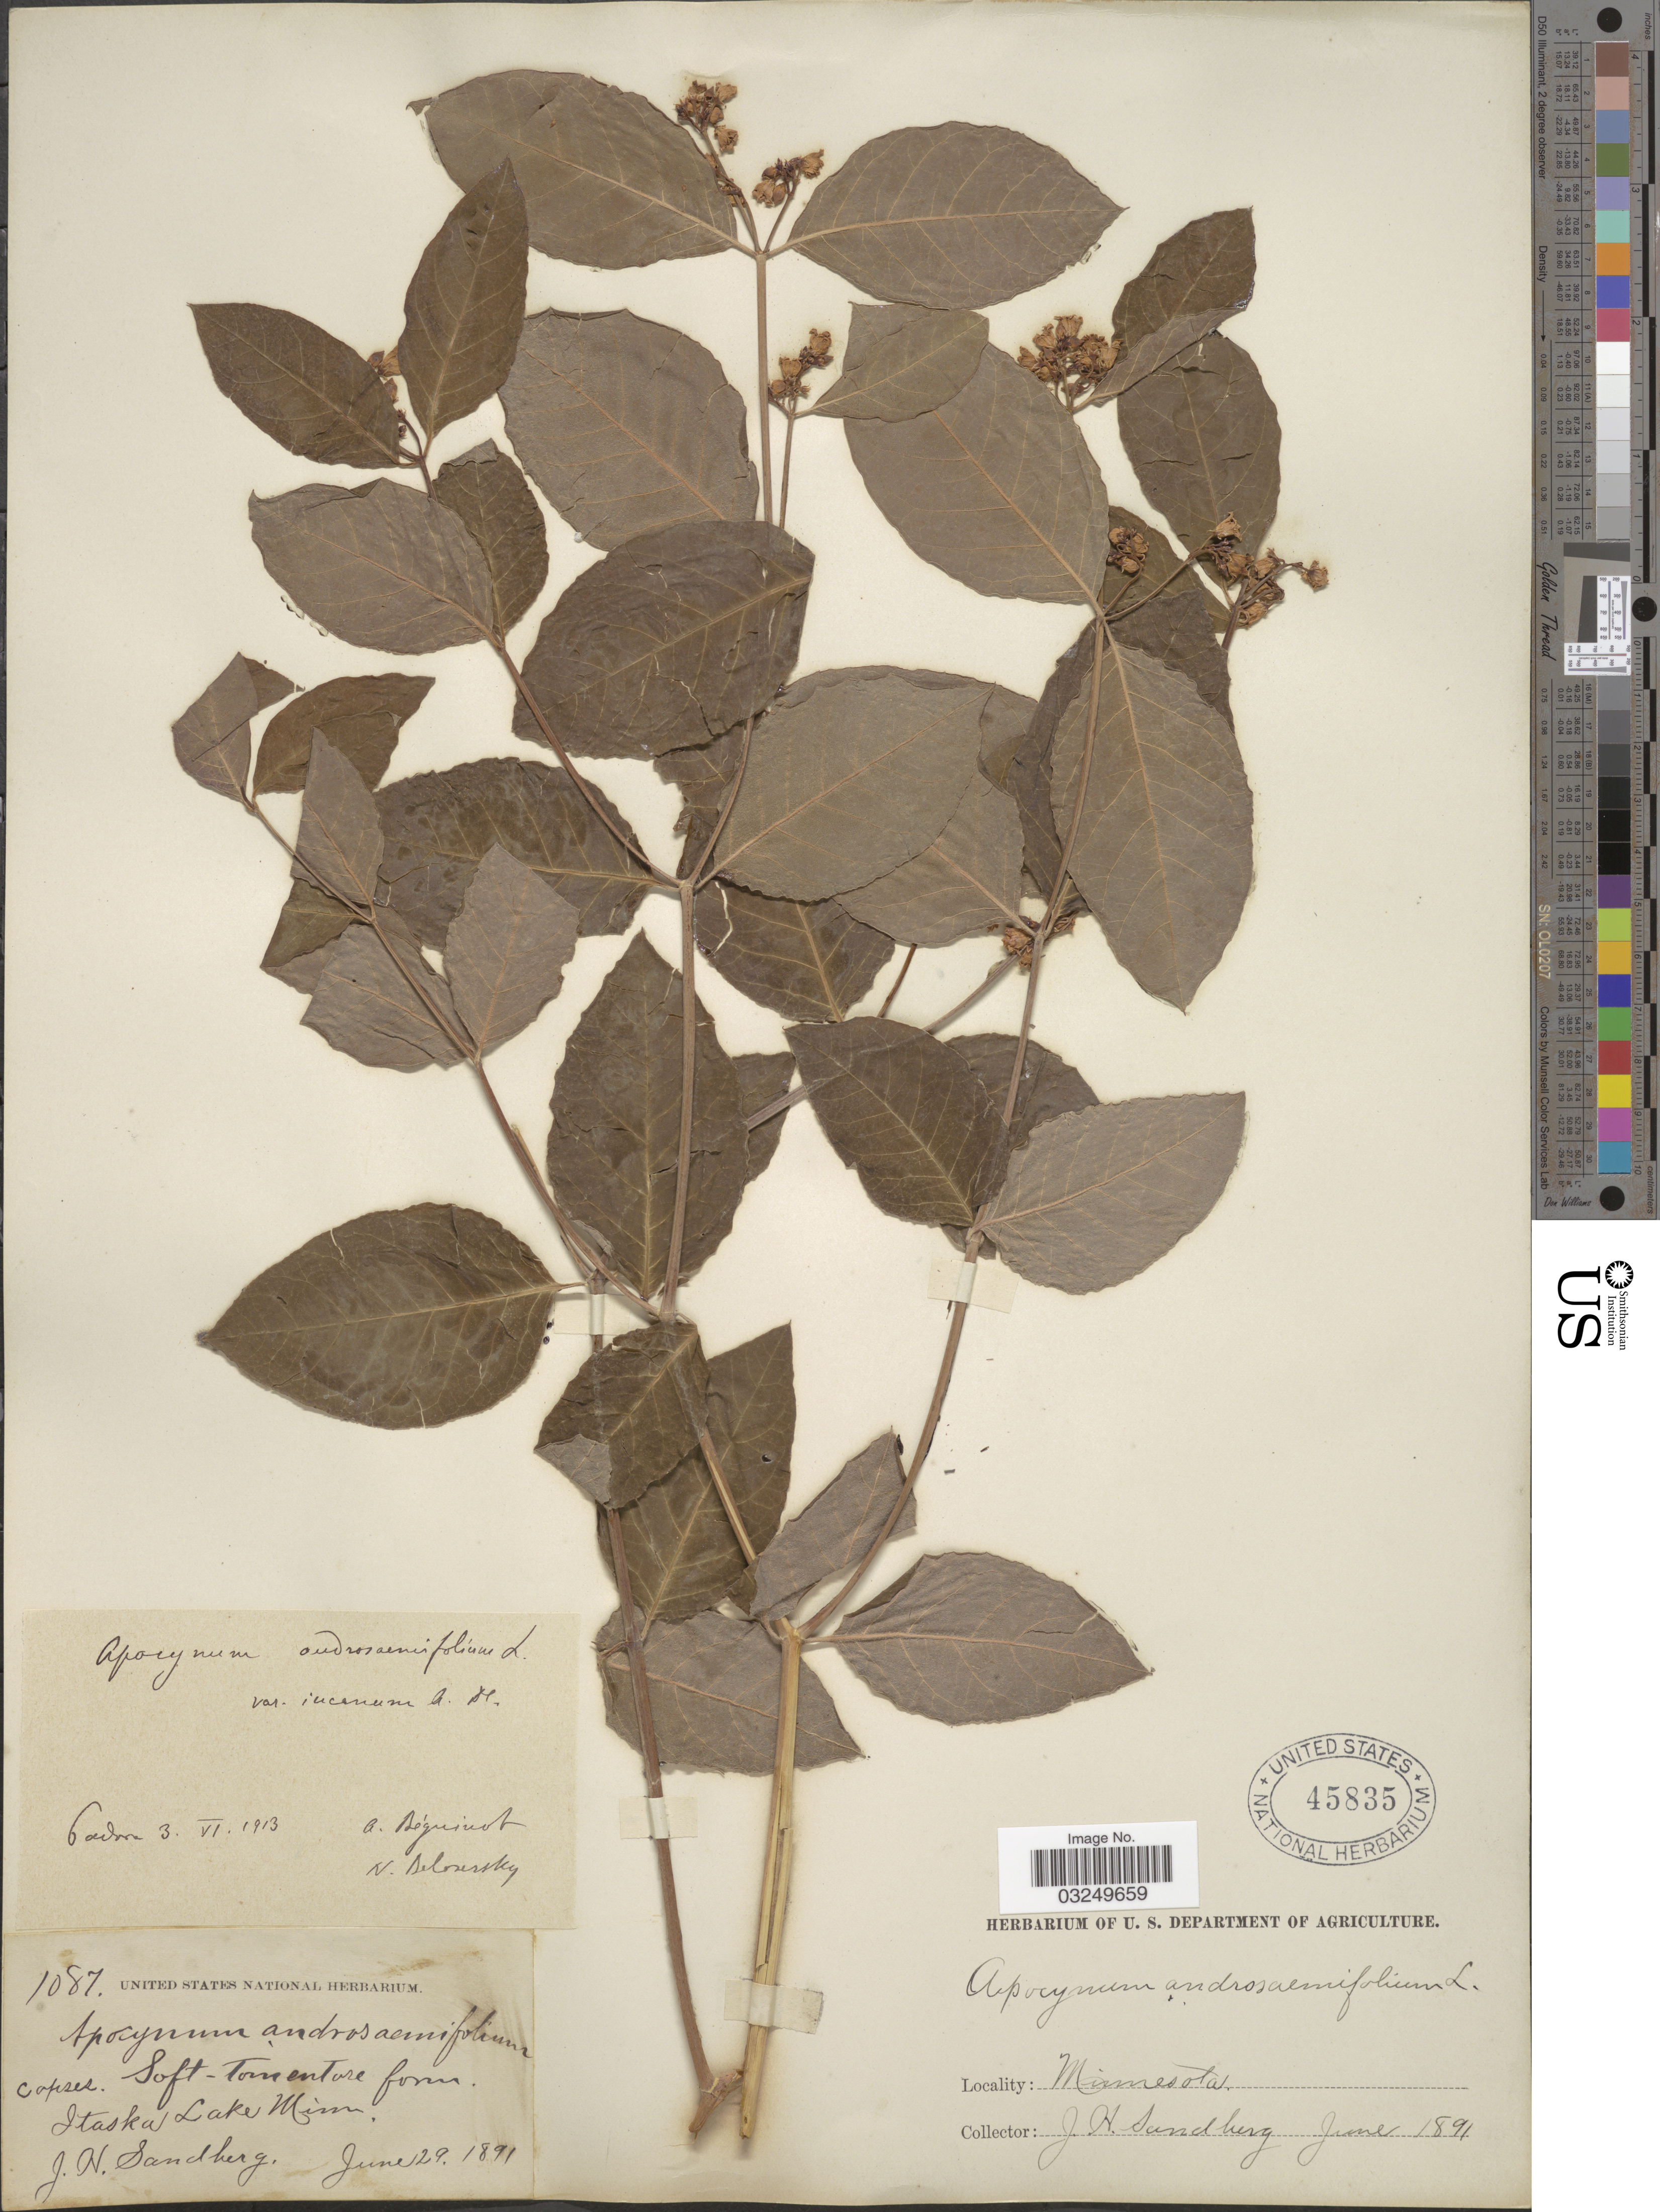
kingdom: Plantae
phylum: Tracheophyta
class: Magnoliopsida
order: Gentianales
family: Apocynaceae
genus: Apocynum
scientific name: Apocynum androsaemifolium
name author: L.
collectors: J. H. Sandberg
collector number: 1087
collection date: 1891-06-29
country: United States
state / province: Minnesota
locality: Itaska Lake Minn.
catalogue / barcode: US 45835